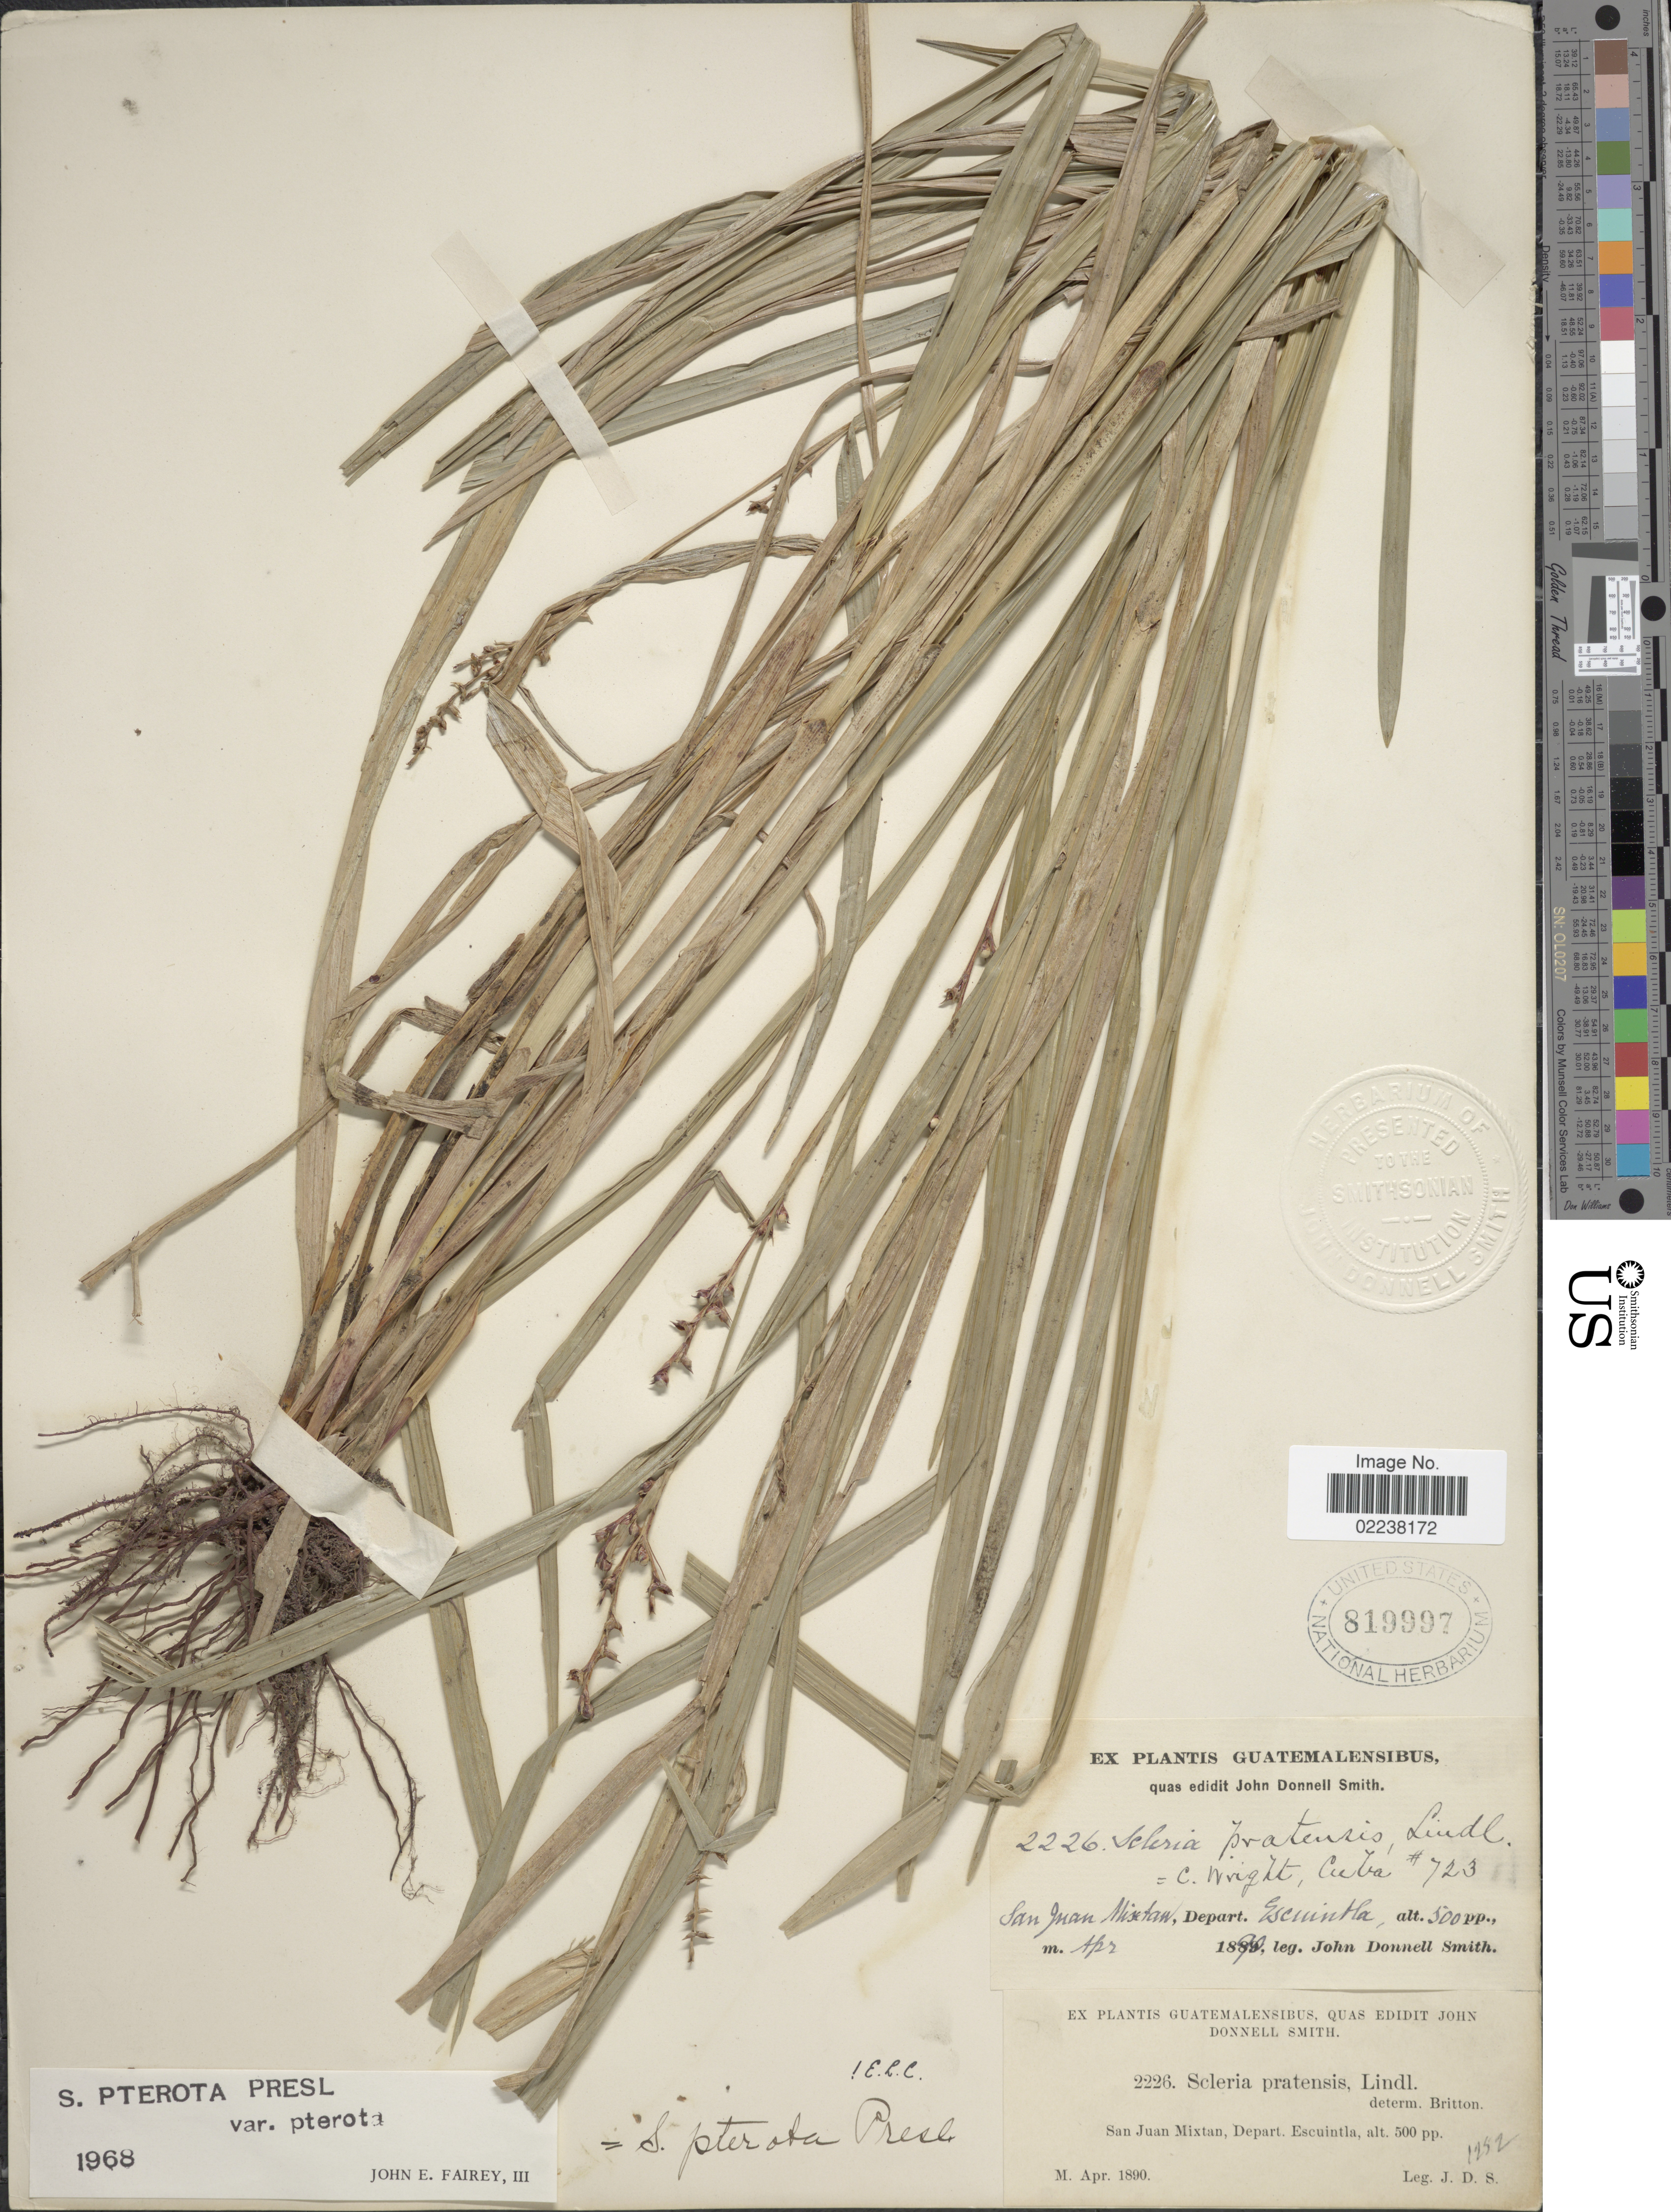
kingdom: Plantae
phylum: Tracheophyta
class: Liliopsida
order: Poales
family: Cyperaceae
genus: Scleria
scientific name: Scleria gaertneri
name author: Raddi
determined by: Strong, Mark T., (BOT), Smithsonian Institution - National Museum of Natural History (UNITED STATES)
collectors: J. Donnell Smith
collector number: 2226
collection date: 1890-04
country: Guatemala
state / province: Escuintla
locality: San Juan Mixtan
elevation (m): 152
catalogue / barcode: US 819997